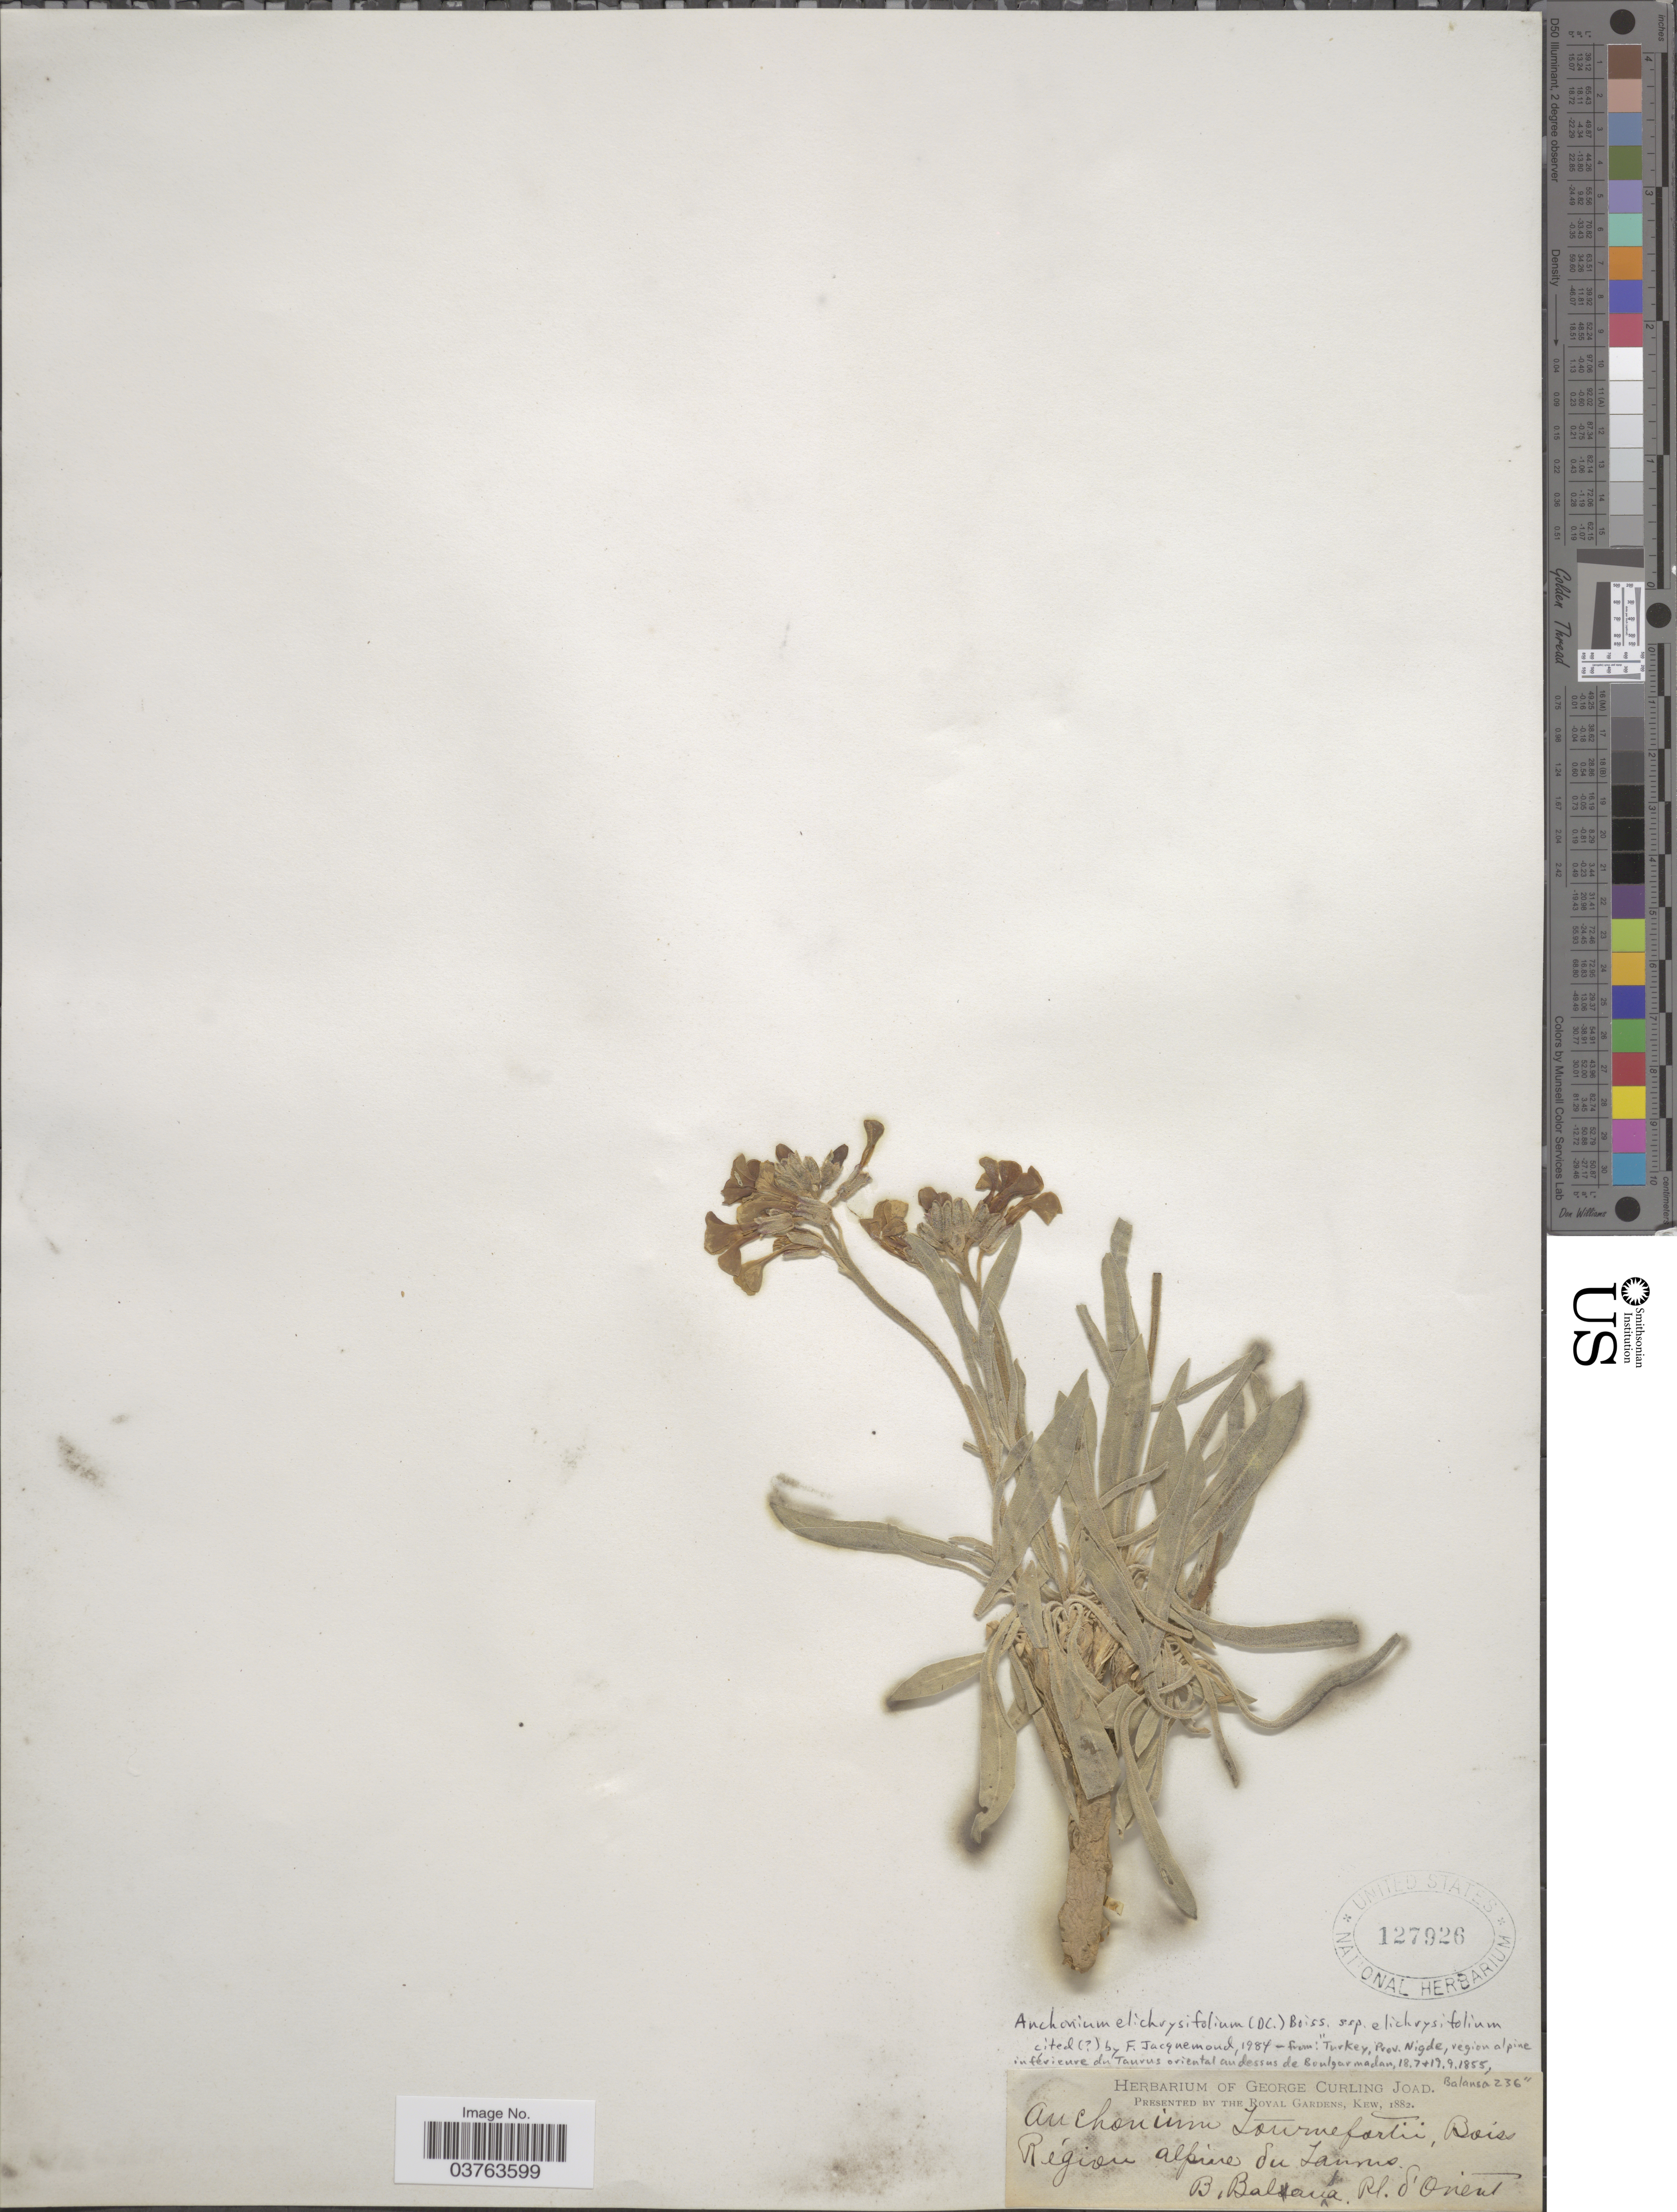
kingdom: Plantae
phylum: Tracheophyta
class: Magnoliopsida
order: Brassicales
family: Brassicaceae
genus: Anchonium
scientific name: Anchonium elichrysifolium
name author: Boiss.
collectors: B. Balansa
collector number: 236?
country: Turkey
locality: Région alpine du Taurus. Orient.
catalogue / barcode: US 127926